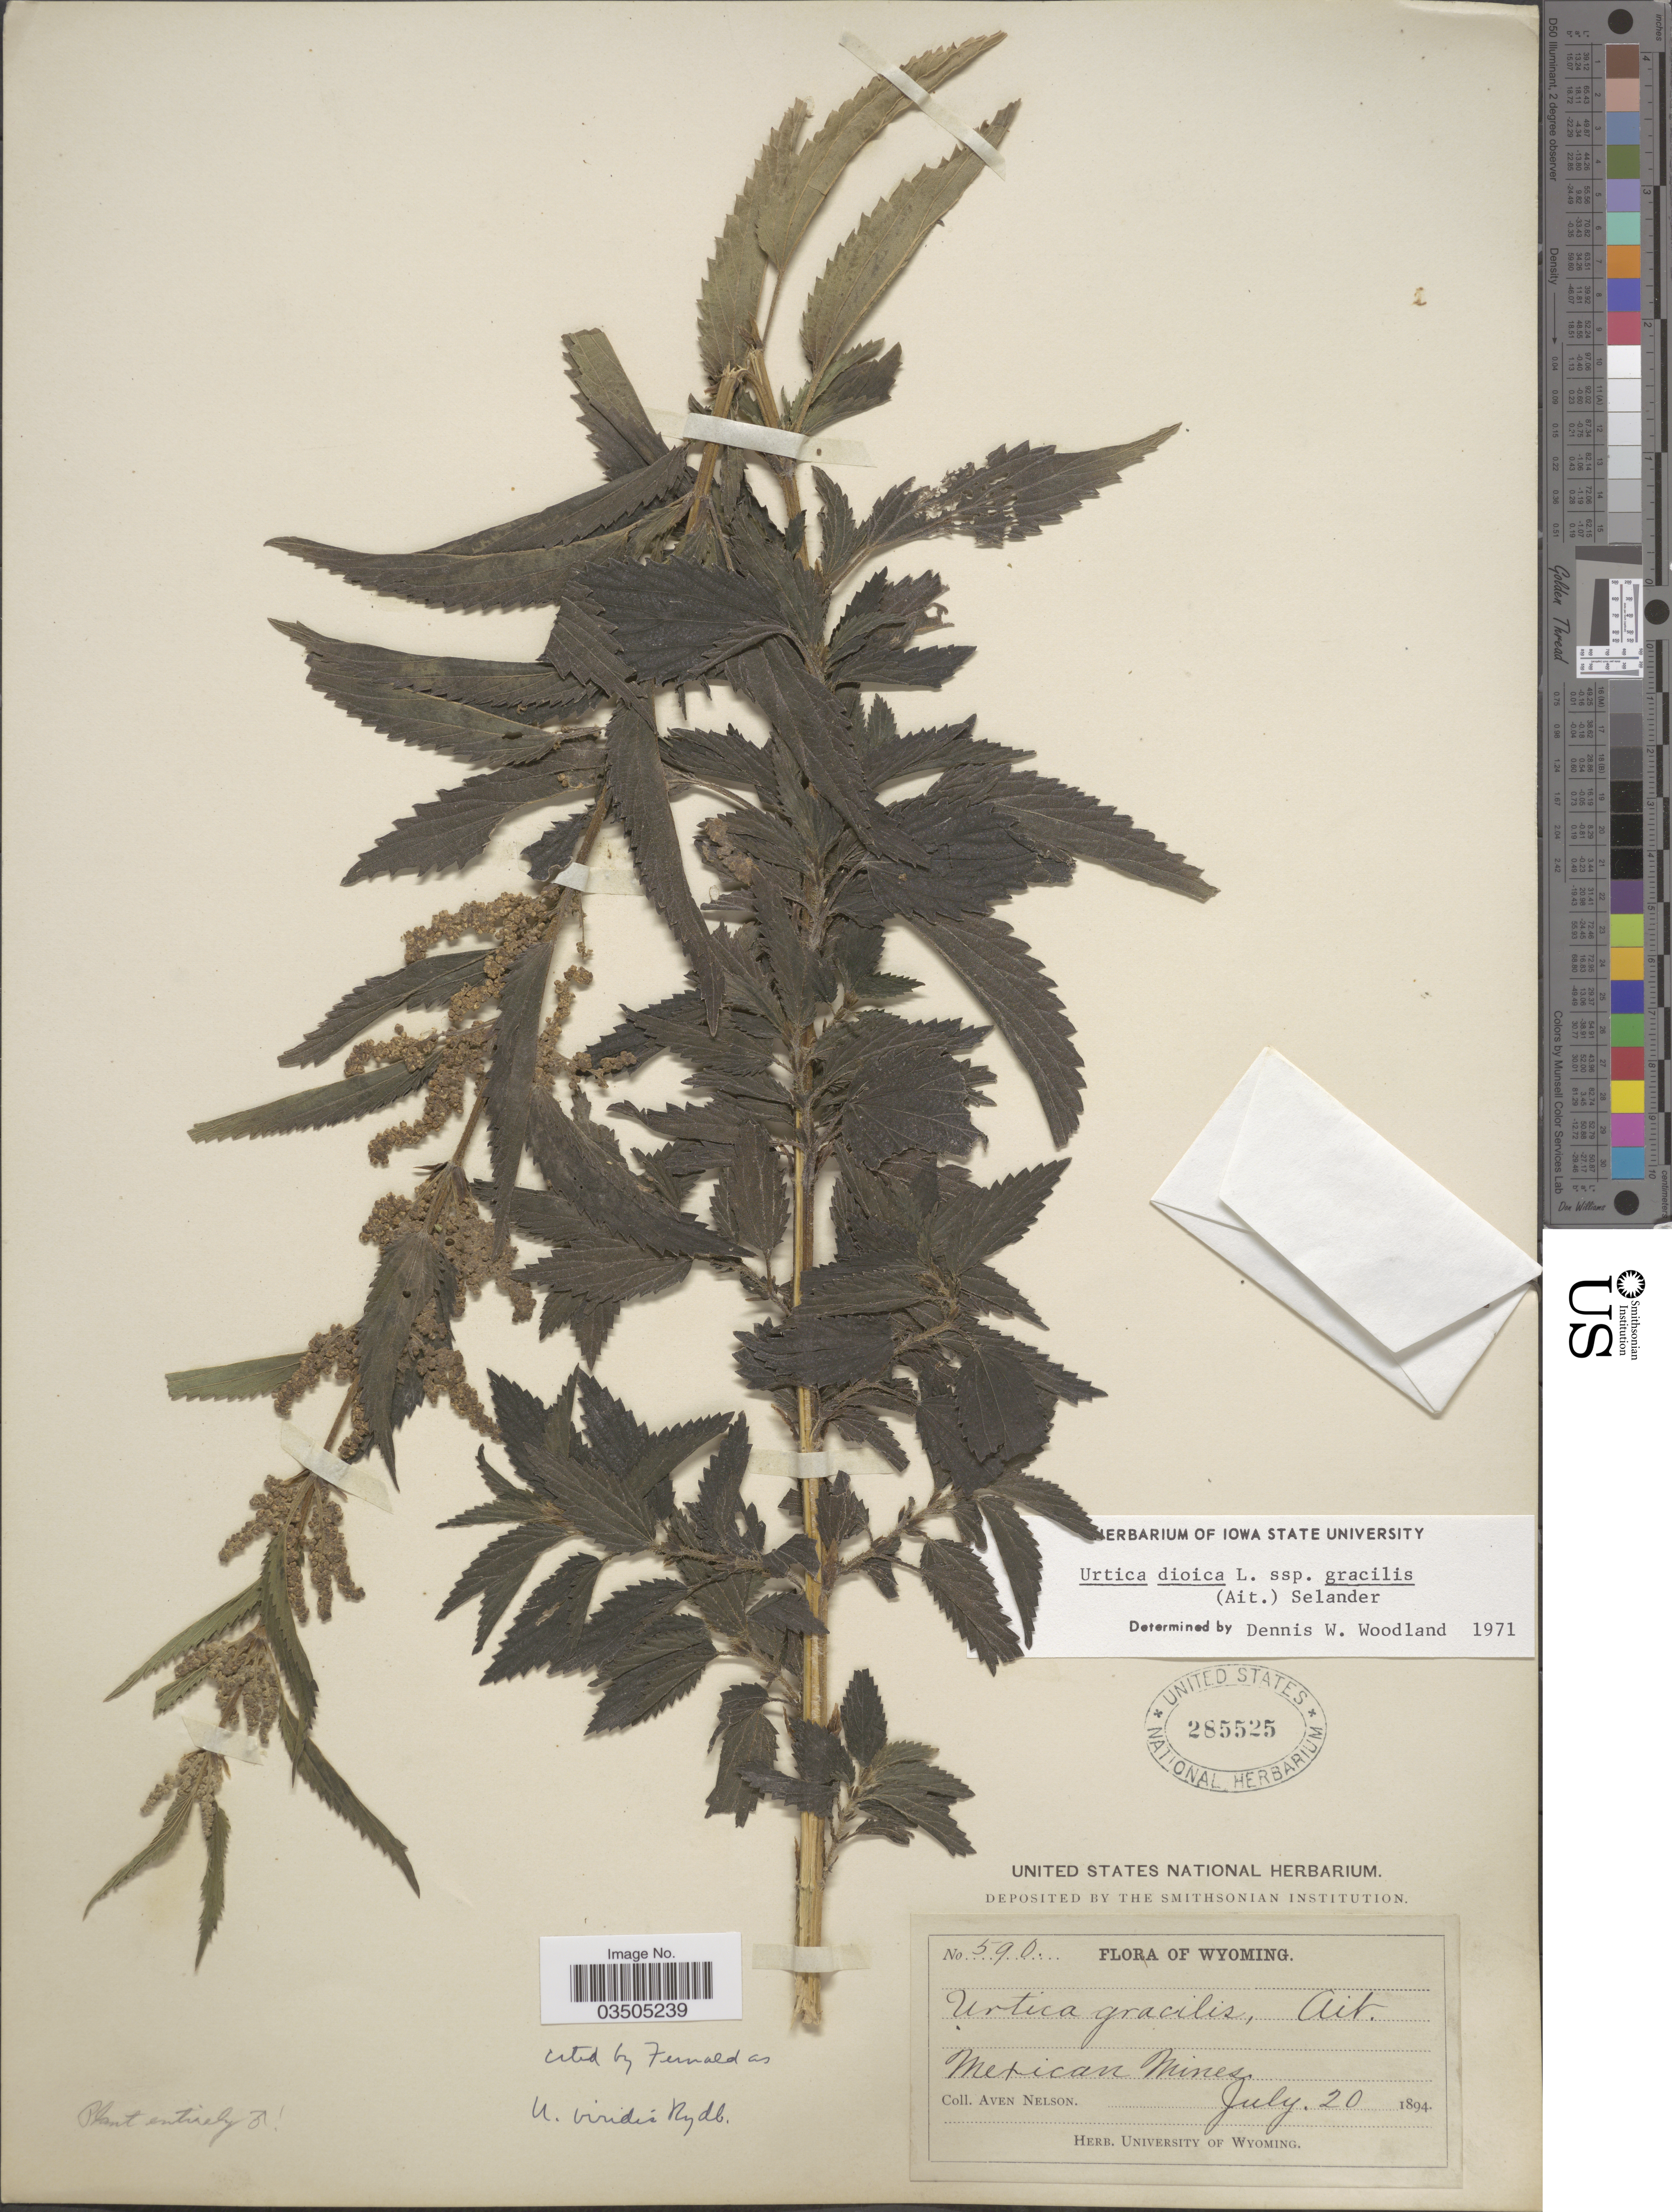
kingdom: Plantae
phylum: Tracheophyta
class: Magnoliopsida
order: Rosales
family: Urticaceae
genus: Urtica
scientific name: Urtica dioica subsp. gracilis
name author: L.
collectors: A. Nelson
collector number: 590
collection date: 1894-07-20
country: United States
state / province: Wyoming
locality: Mexican Mines.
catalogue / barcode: US 285525